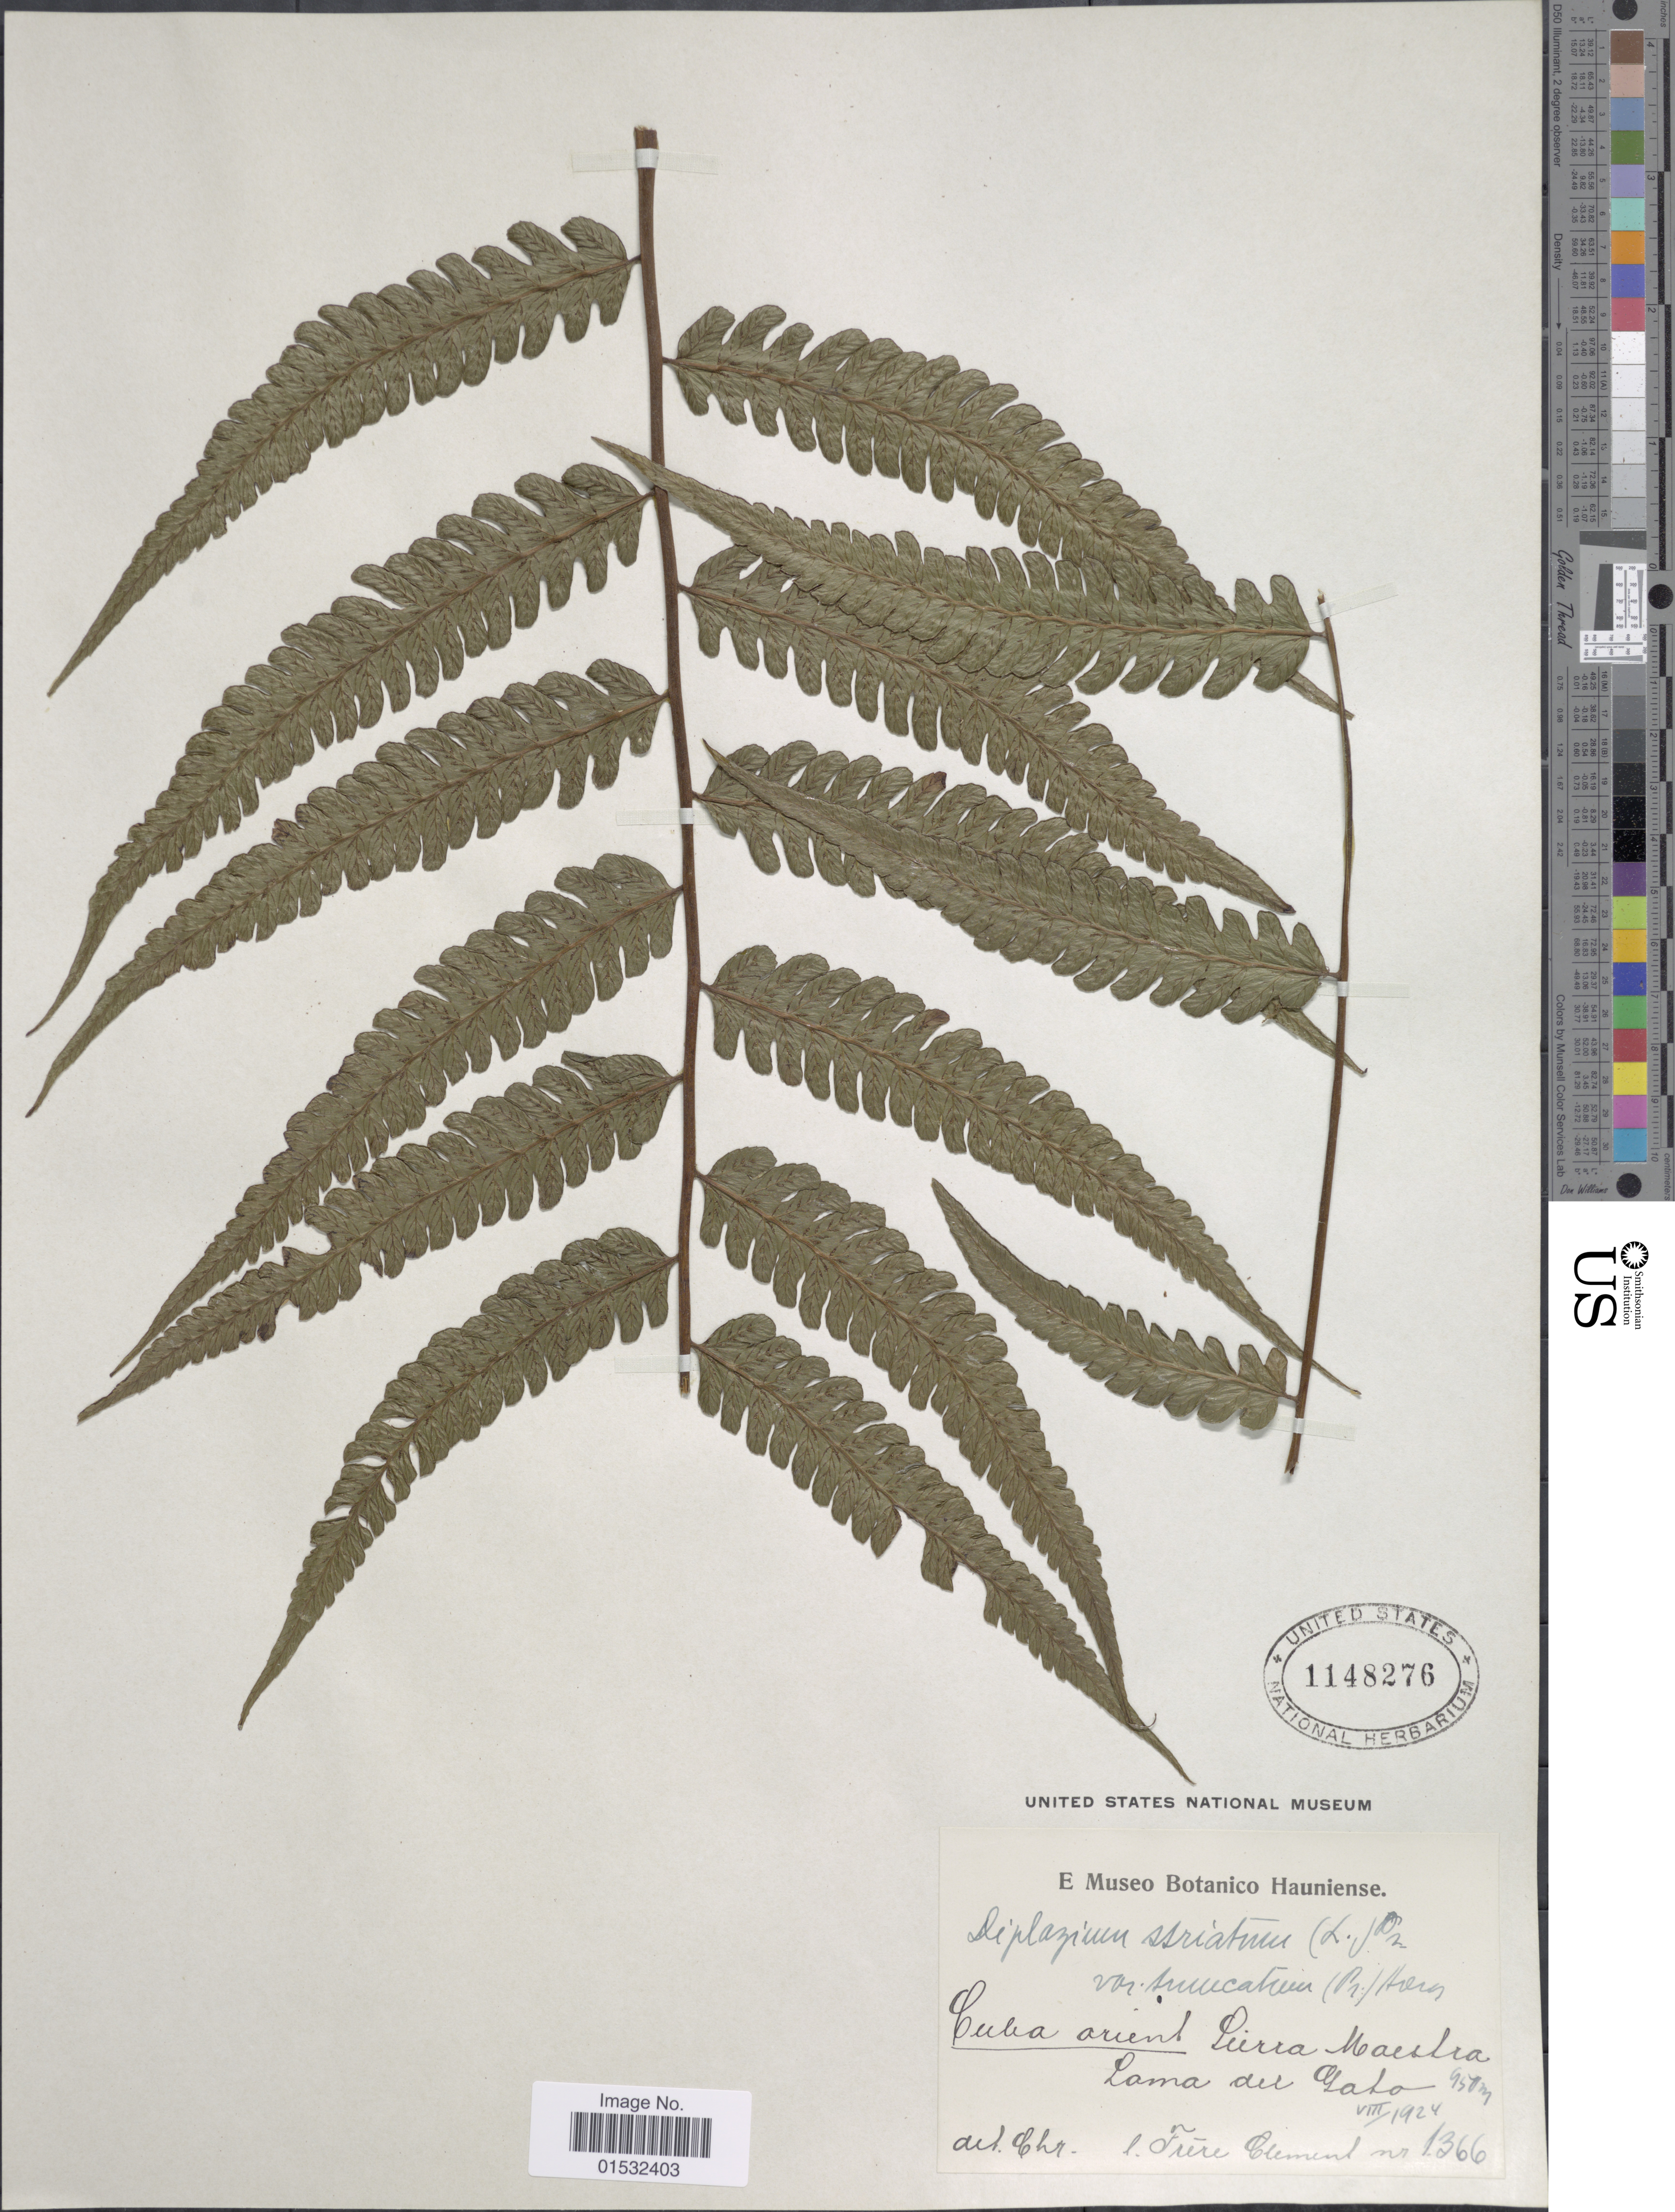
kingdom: Plantae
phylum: Tracheophyta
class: Polypodiopsida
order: Polypodiales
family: Athyriaceae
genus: Diplazium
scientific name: Diplazium striatum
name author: (L.) C. Presl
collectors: B. Clement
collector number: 1366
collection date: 1924-08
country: Cuba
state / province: Oriente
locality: Loma del Gato. Sierra Maestra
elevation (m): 950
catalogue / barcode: US 1148276